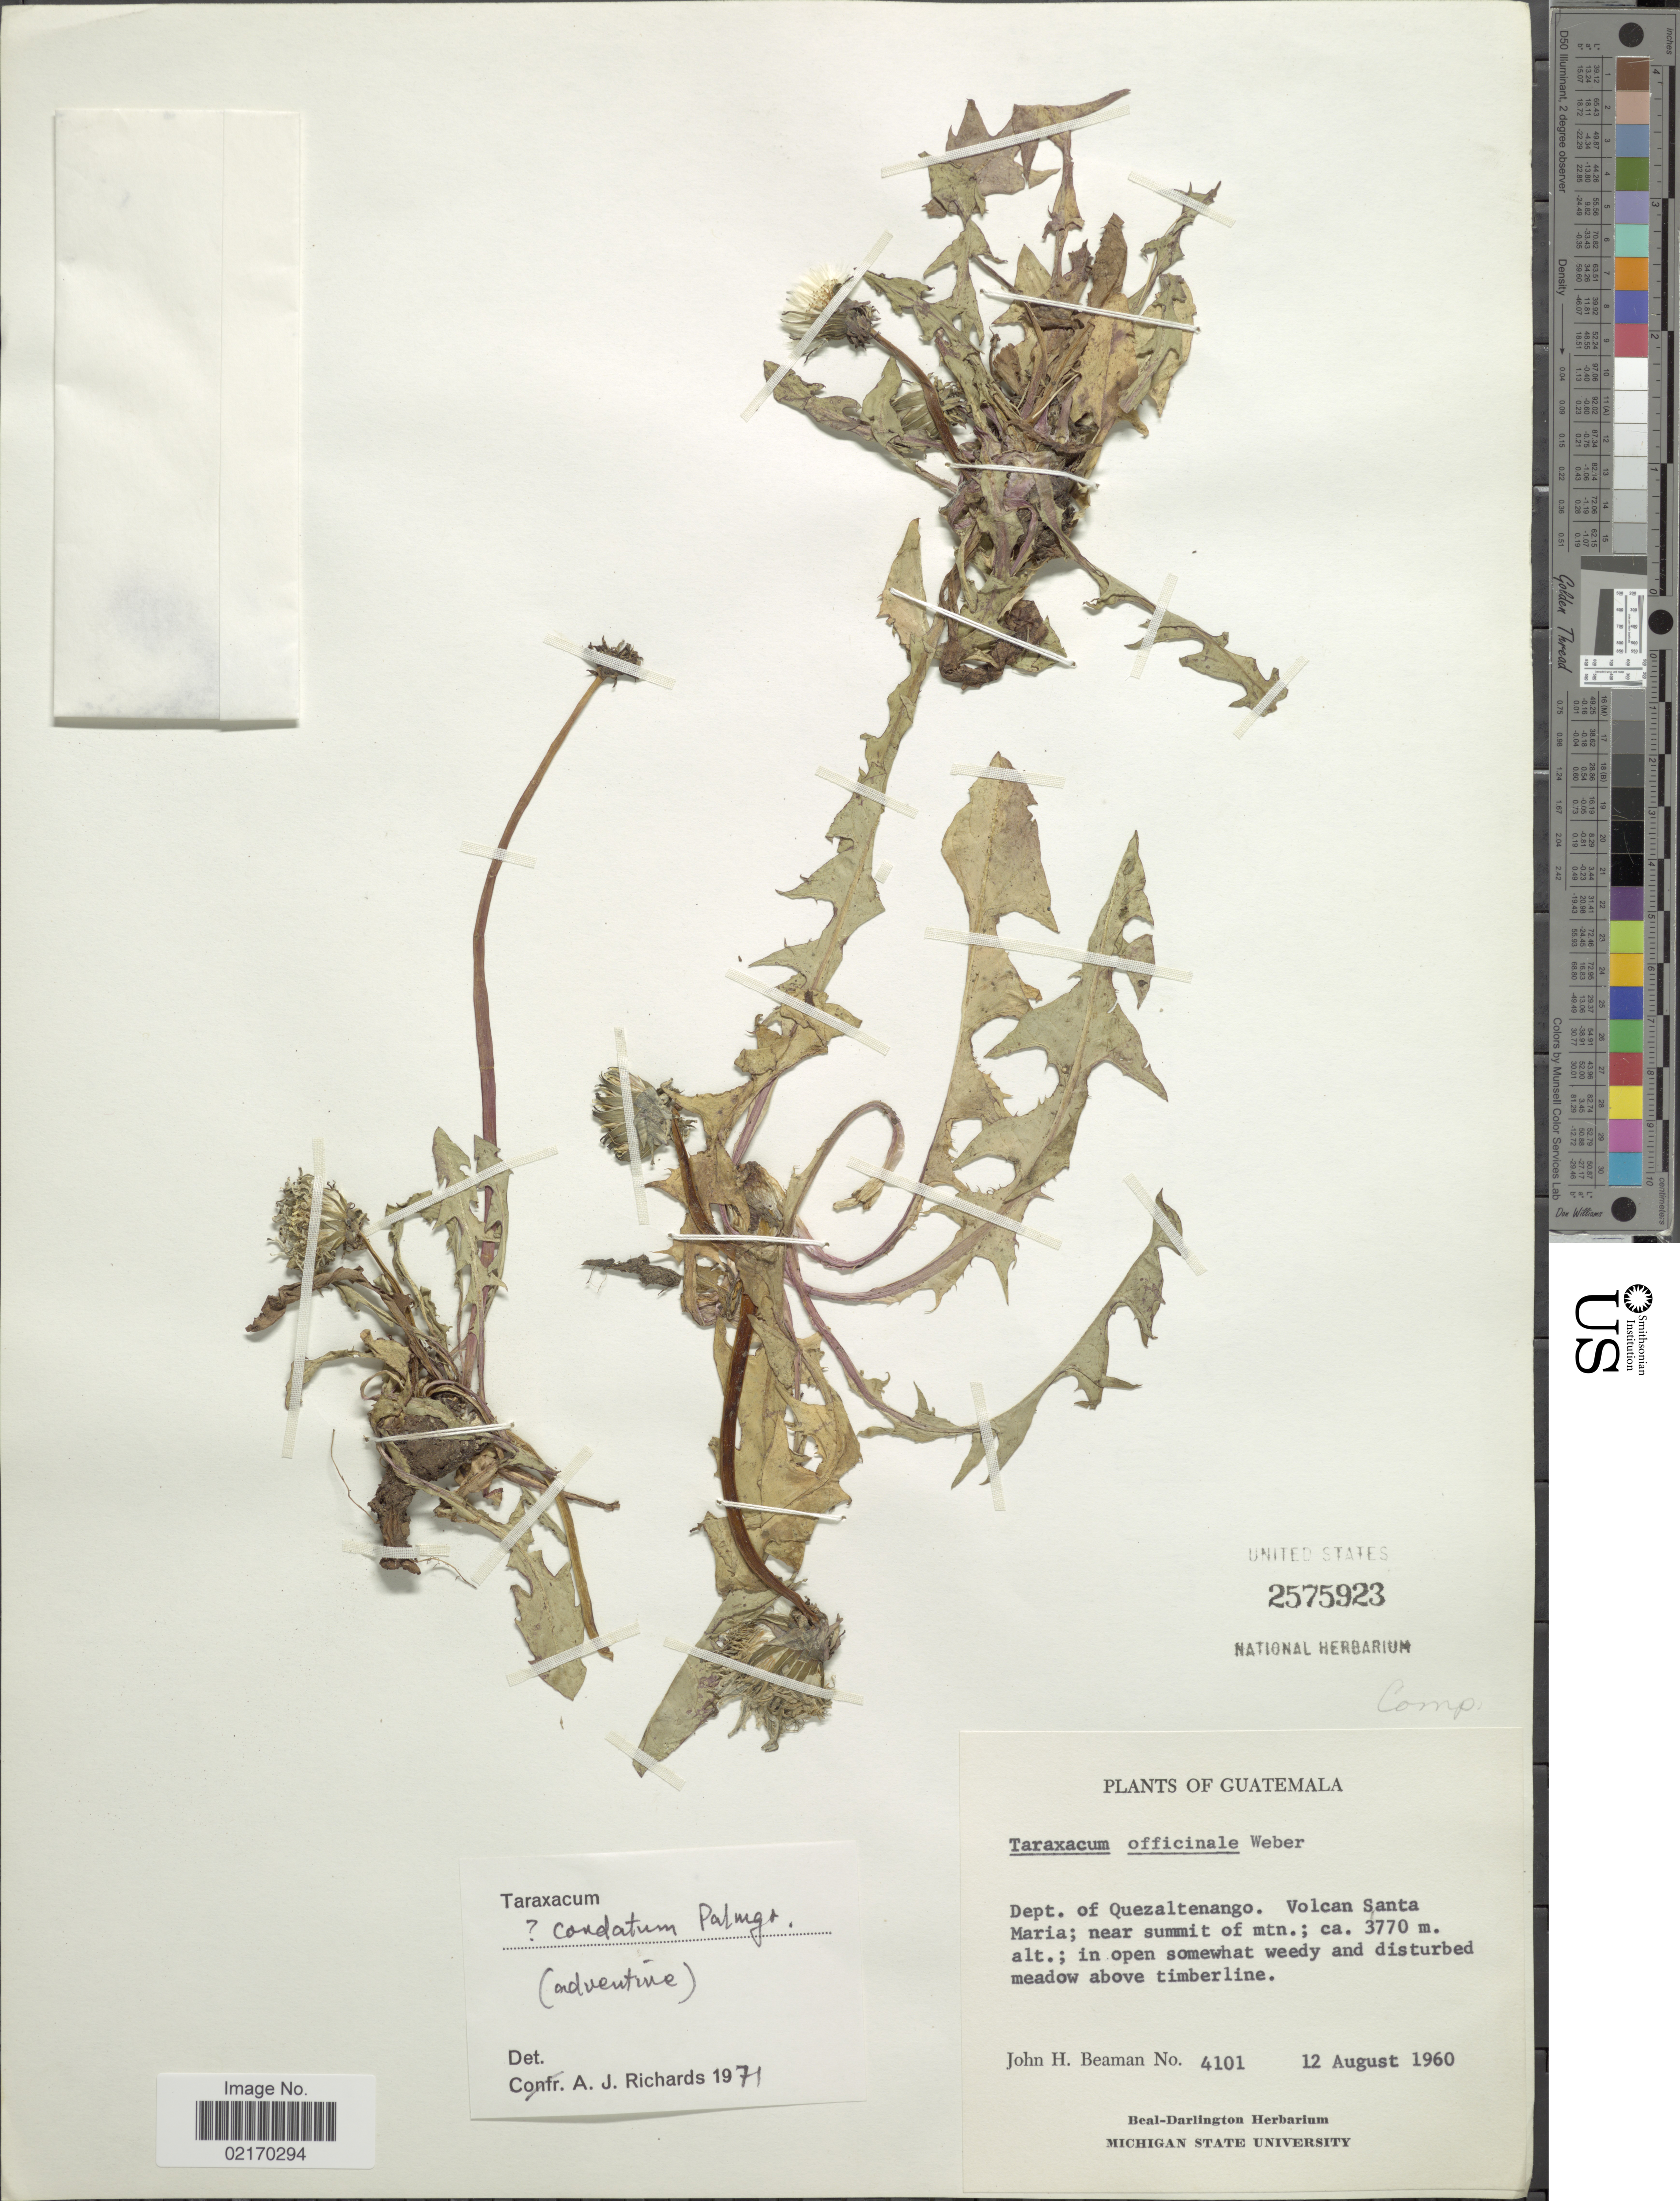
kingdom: Plantae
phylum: Tracheophyta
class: Magnoliopsida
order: Asterales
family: Asteraceae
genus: Taraxacum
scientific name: Taraxacum sp.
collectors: J. H. Beaman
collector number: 4101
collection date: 1960-08-12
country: Guatemala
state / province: Quetzaltenango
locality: Volcan Santa Maria; near summit of mtn.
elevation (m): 3770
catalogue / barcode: US 2575923